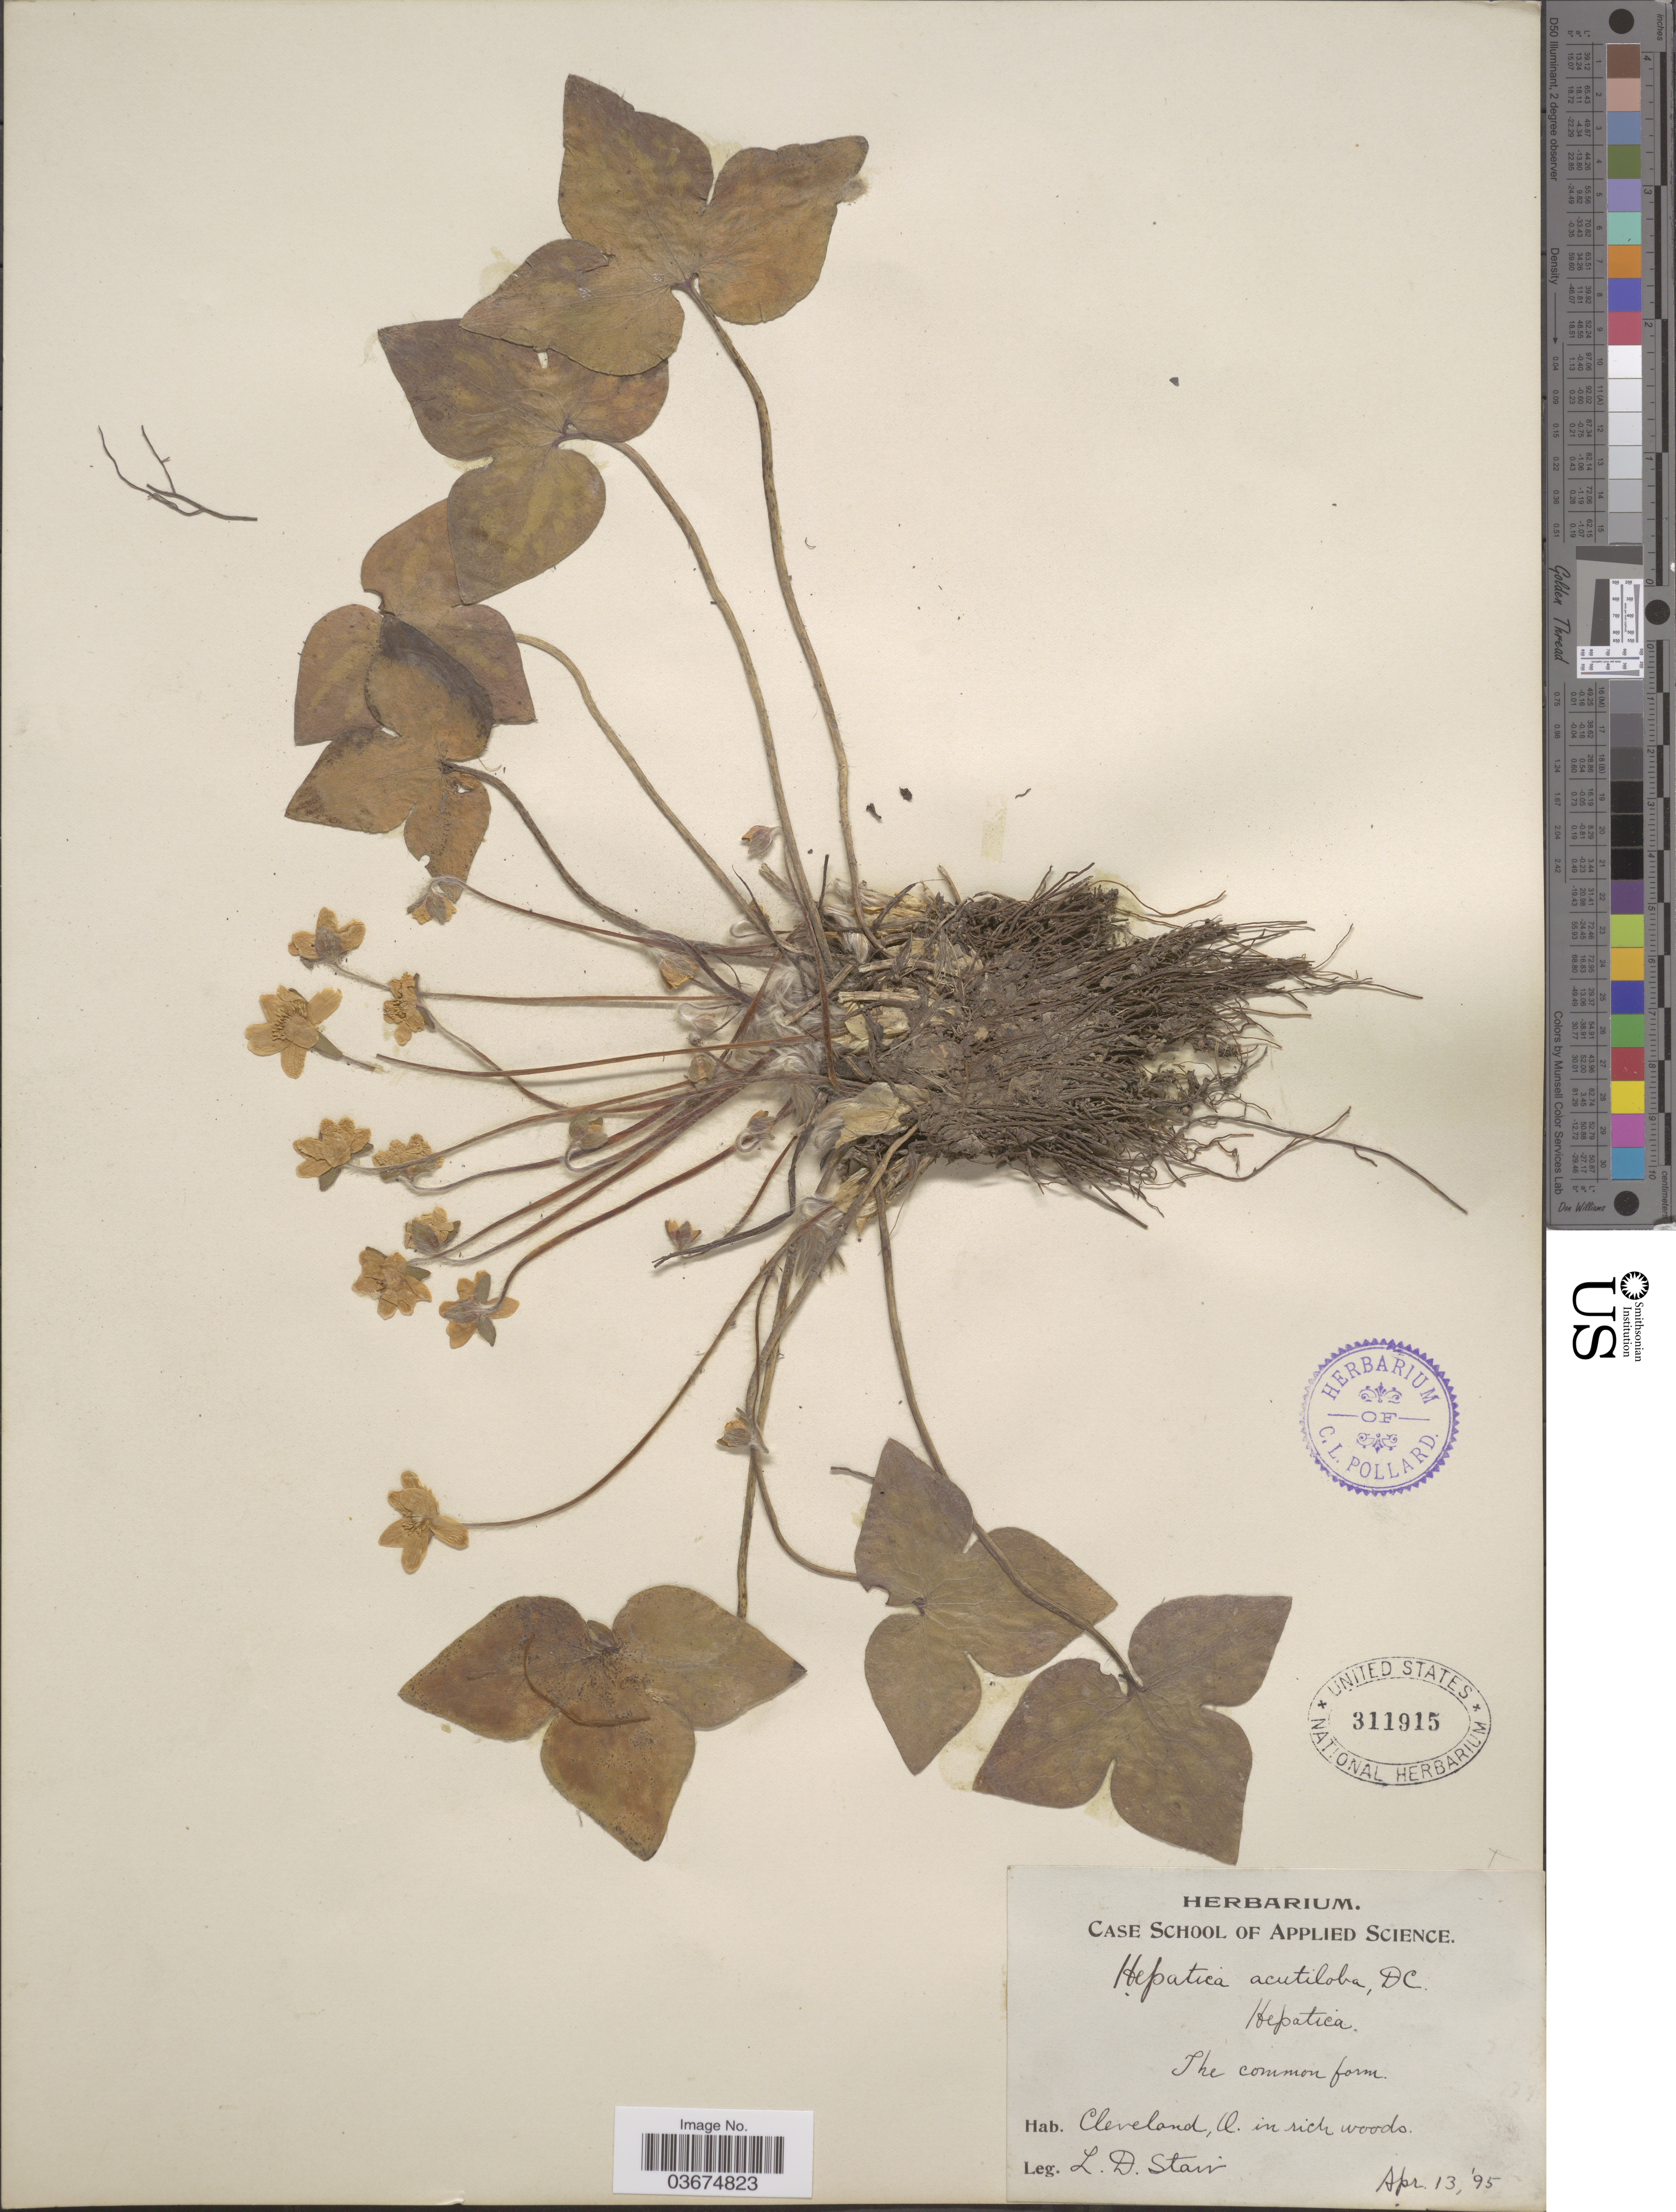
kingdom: Plantae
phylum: Tracheophyta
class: Magnoliopsida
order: Ranunculales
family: Ranunculaceae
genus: Hepatica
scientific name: Hepatica acutiloba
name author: DC.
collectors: L. Stain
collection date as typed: Transcribed d/m/y: 13/4/95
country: United States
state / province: Ohio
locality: Cleveland.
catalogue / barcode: US 311915